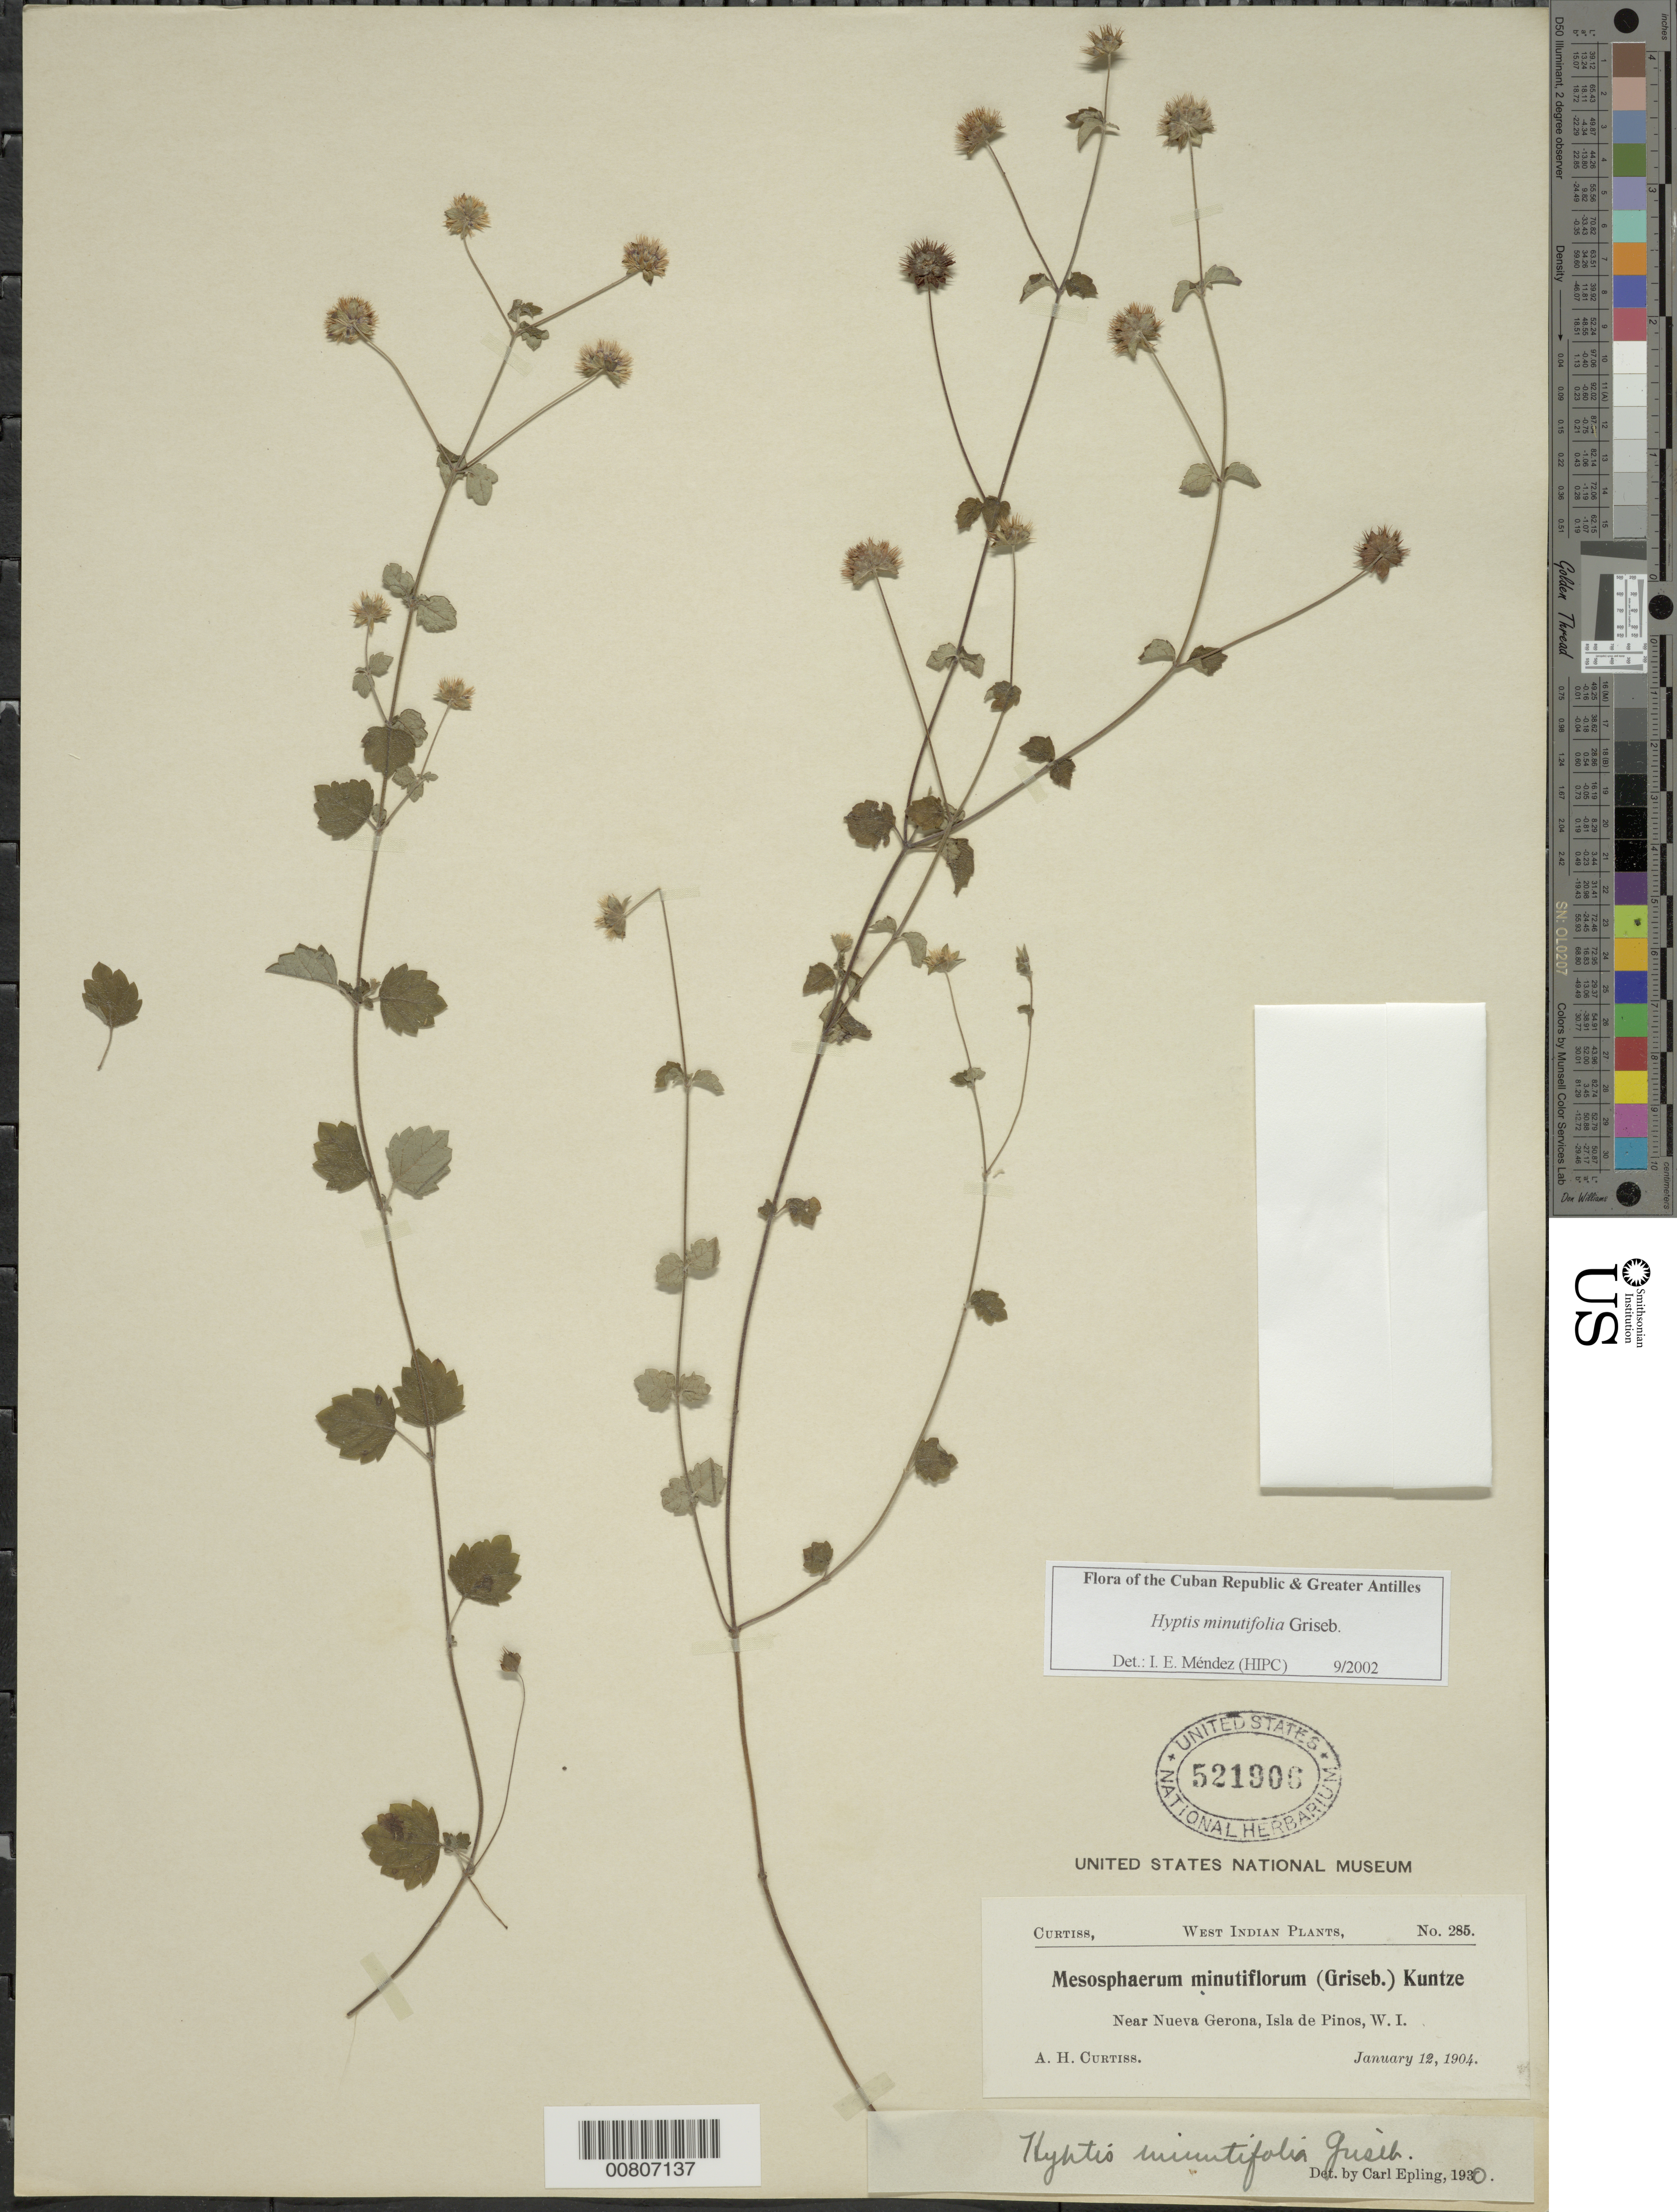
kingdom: Plantae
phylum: Tracheophyta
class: Magnoliopsida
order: Lamiales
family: Lamiaceae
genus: Hyptis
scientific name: Hyptis minutifolia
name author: Griseb.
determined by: Méndez, Isidro E., (HIPC)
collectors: A. H. Curtiss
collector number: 285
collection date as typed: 12 Jan 1904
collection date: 1904-01-12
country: Cuba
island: Isla de la Juventud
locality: Isle of Pines, near Nueva Gerona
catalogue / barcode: US 521906